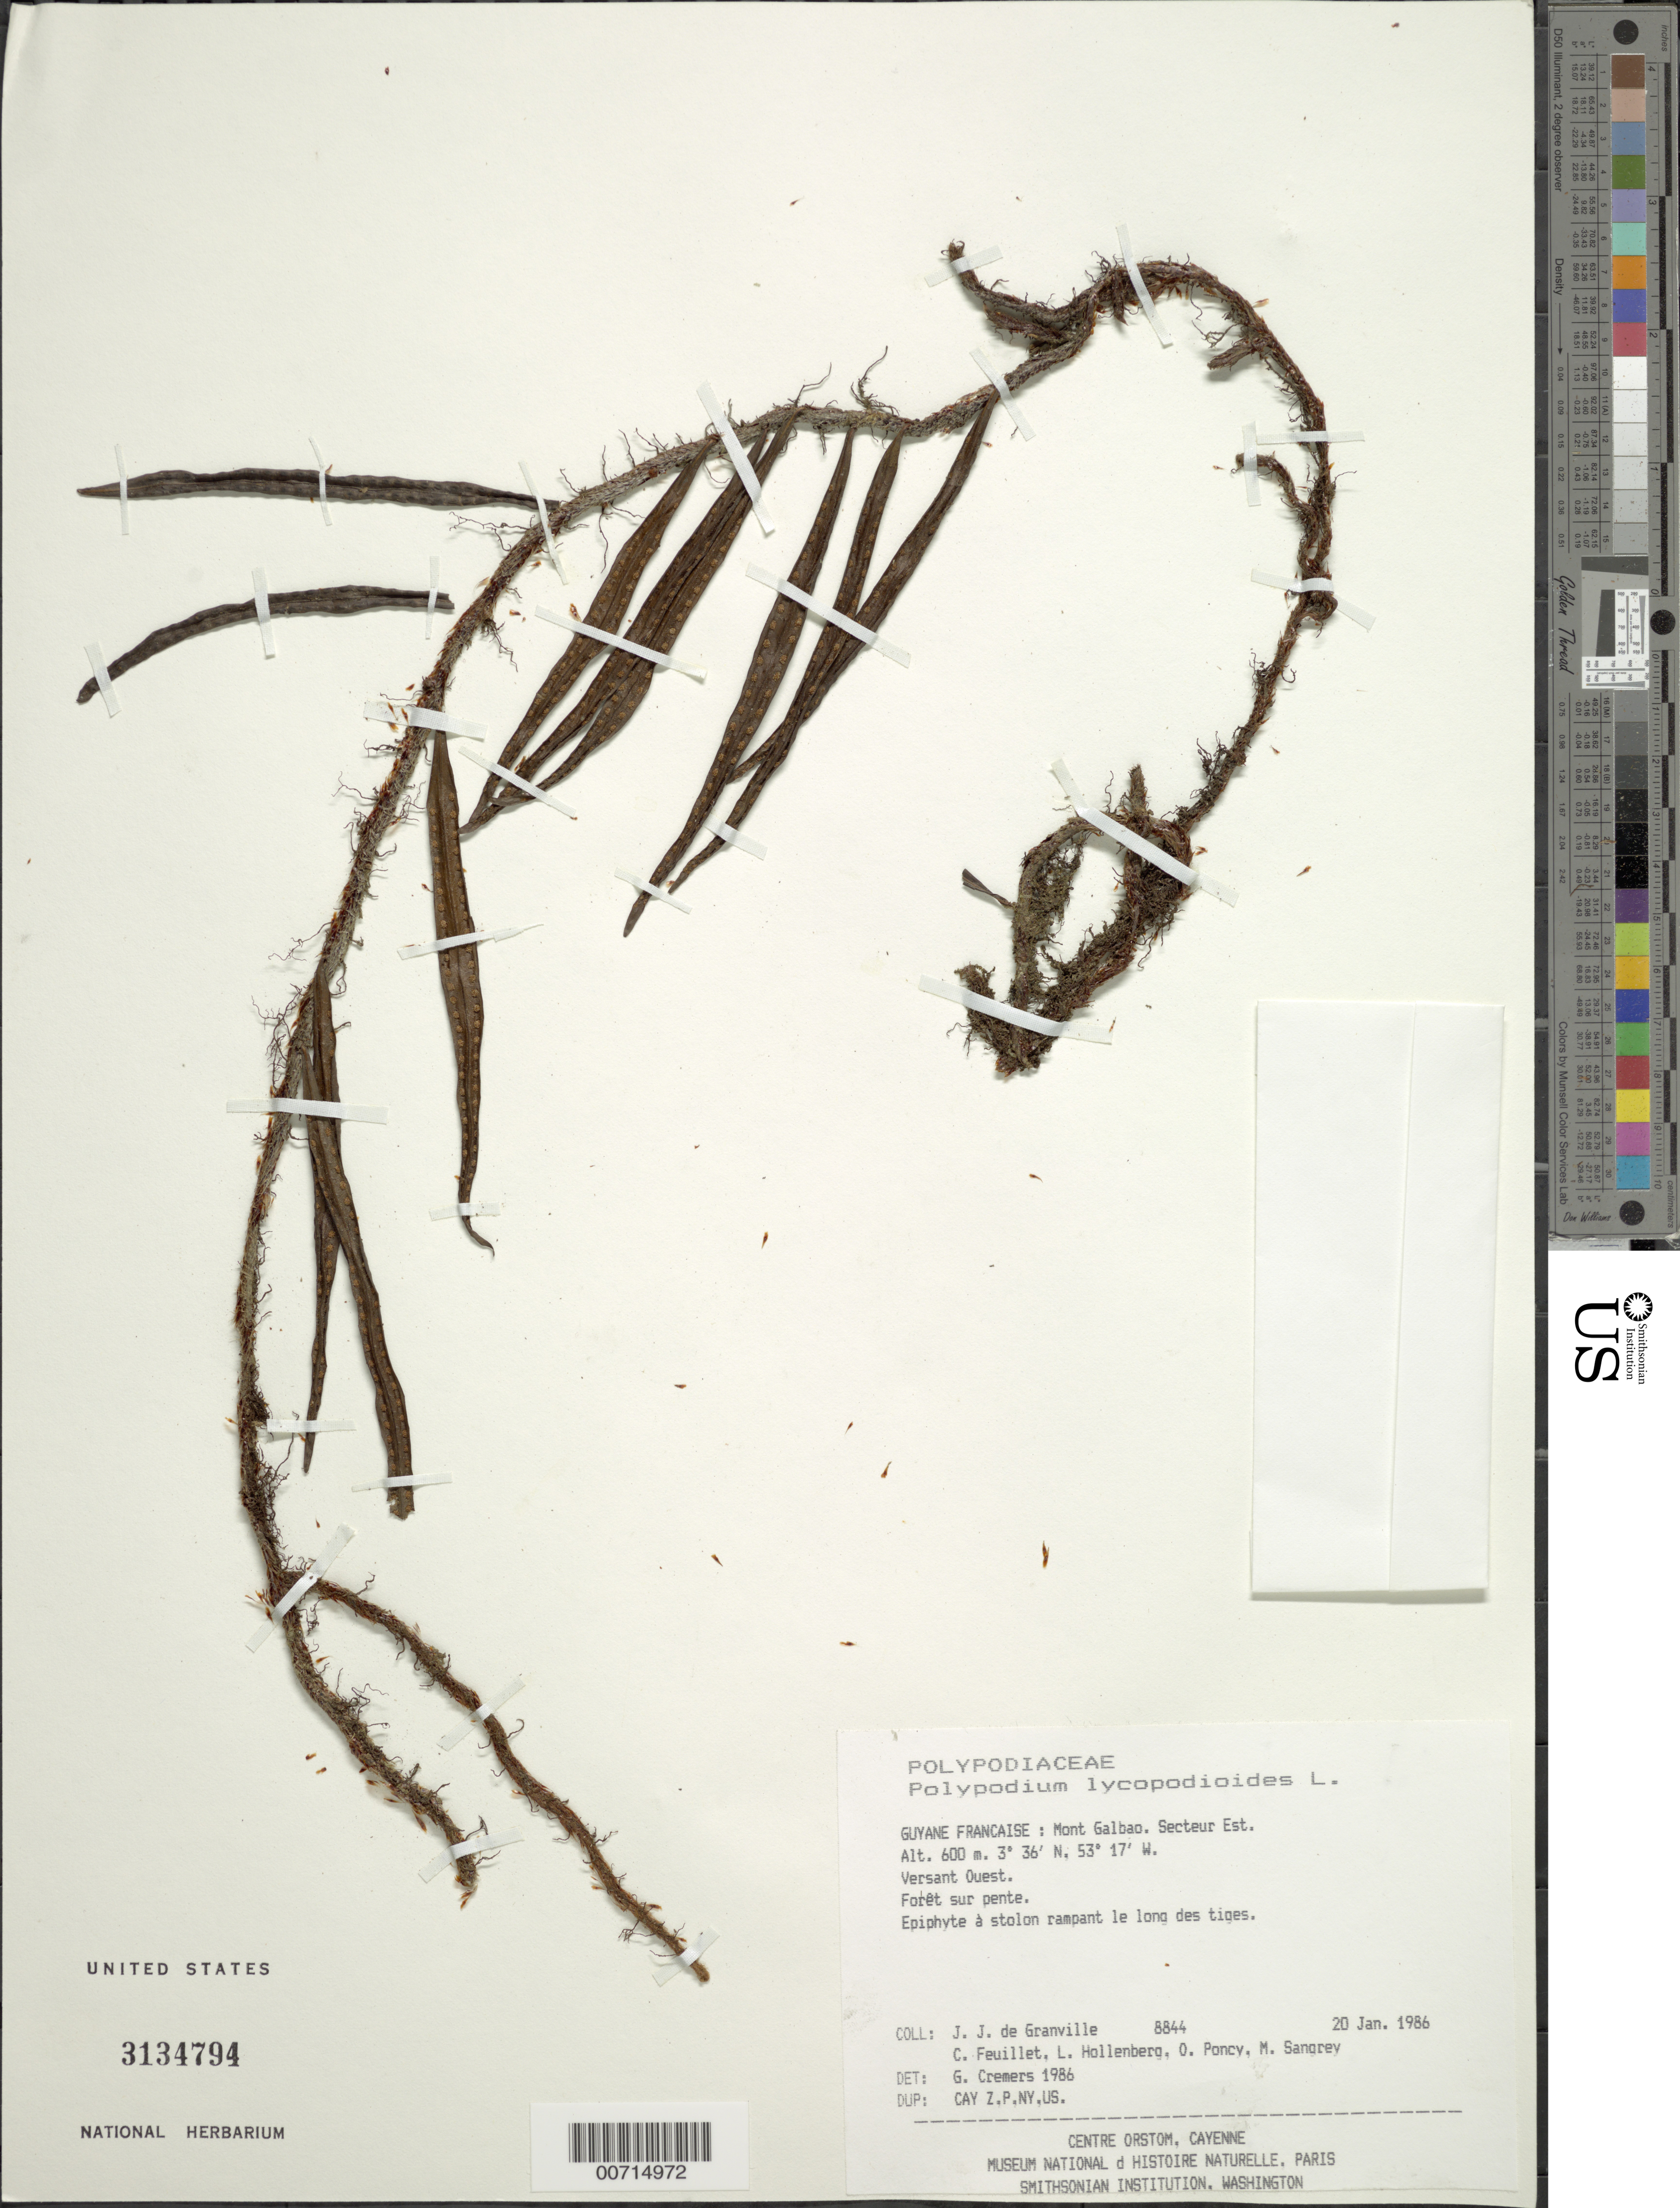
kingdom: Plantae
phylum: Tracheophyta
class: Polypodiopsida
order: Polypodiales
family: Polypodiaceae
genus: Microgramma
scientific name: Microgramma lycopodioides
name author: (L.) Copel.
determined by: Cremers, Georges A.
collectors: J.-J. de Granville, C. Feuillet, L. Hollenberg, O. Poncy & M. S. Sangrey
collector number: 8844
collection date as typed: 20-Jan-86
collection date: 1986-01-20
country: French Guiana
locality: Mont Galbao. Secteur Est. Versant Ouest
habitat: Forêt sur pente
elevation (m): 600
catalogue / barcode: US 3134794